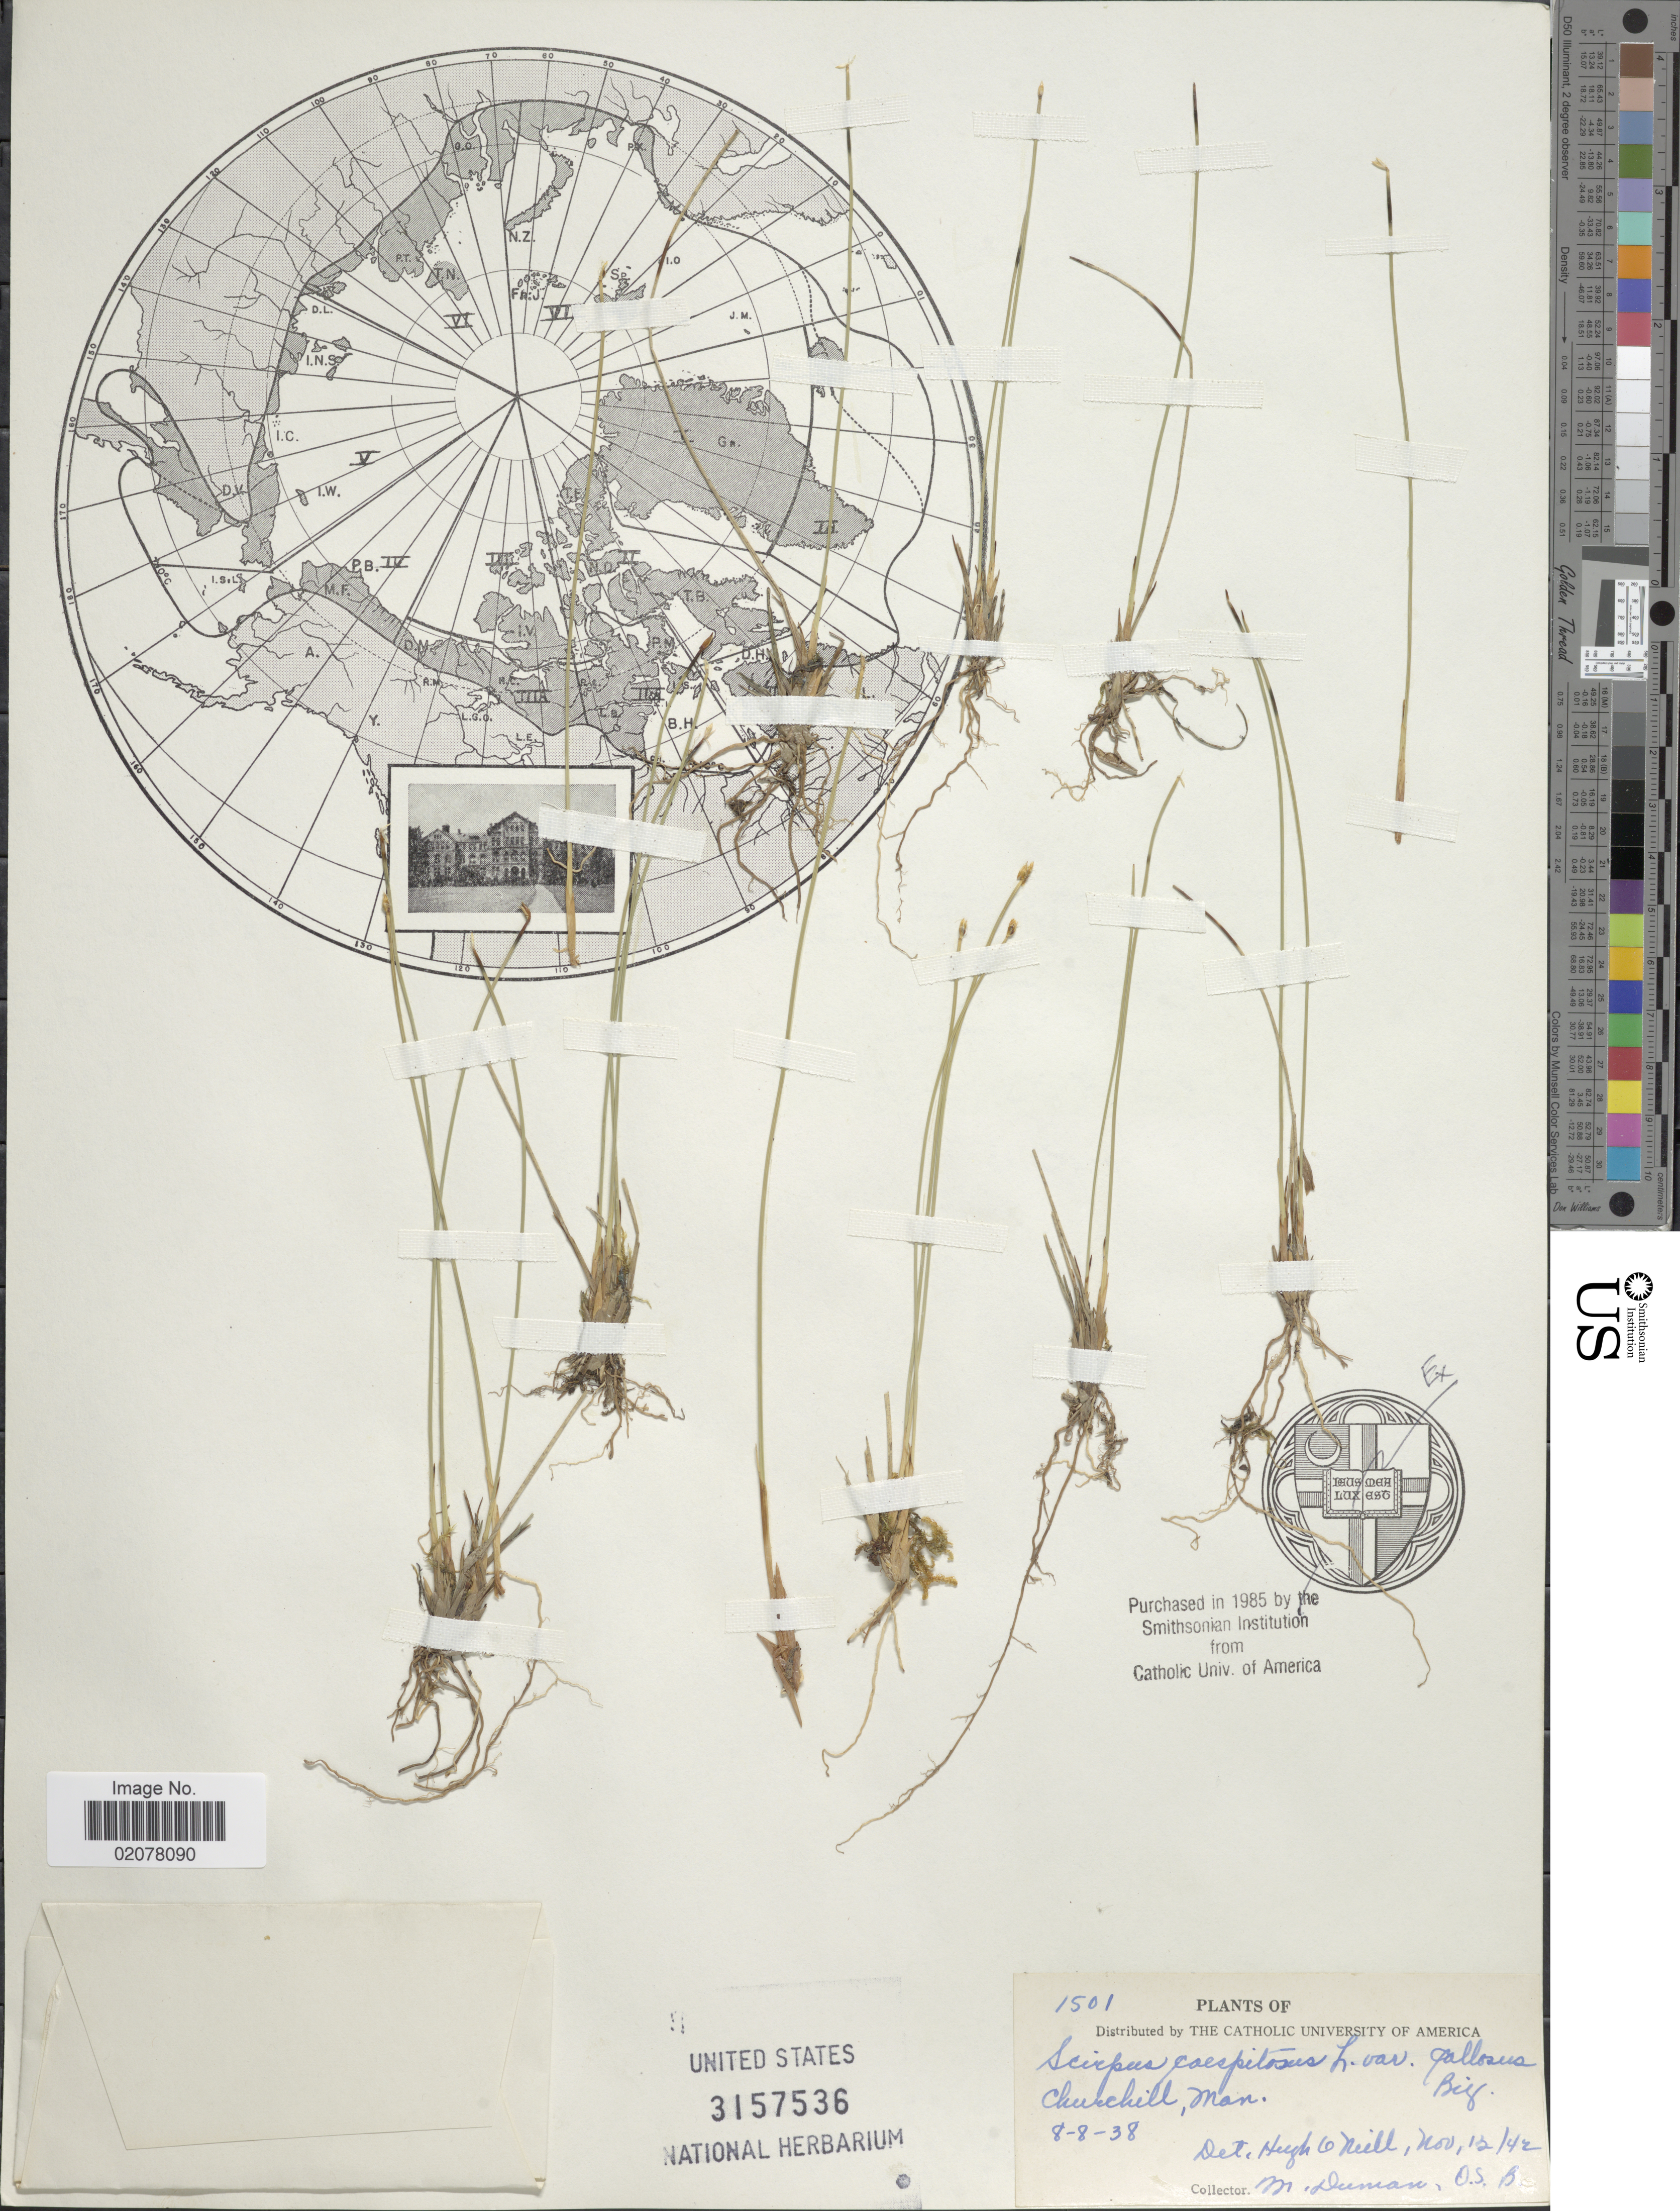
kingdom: Plantae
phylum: Tracheophyta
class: Liliopsida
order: Poales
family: Cyperaceae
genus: Trichophorum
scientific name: Trichophorum cespitosum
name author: (L.) Hartm.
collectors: M. Duman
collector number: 1501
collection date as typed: Transcribed d/m/y: 8/8/38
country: Canada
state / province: Manitoba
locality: Churchill, Man.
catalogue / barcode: US 3157536